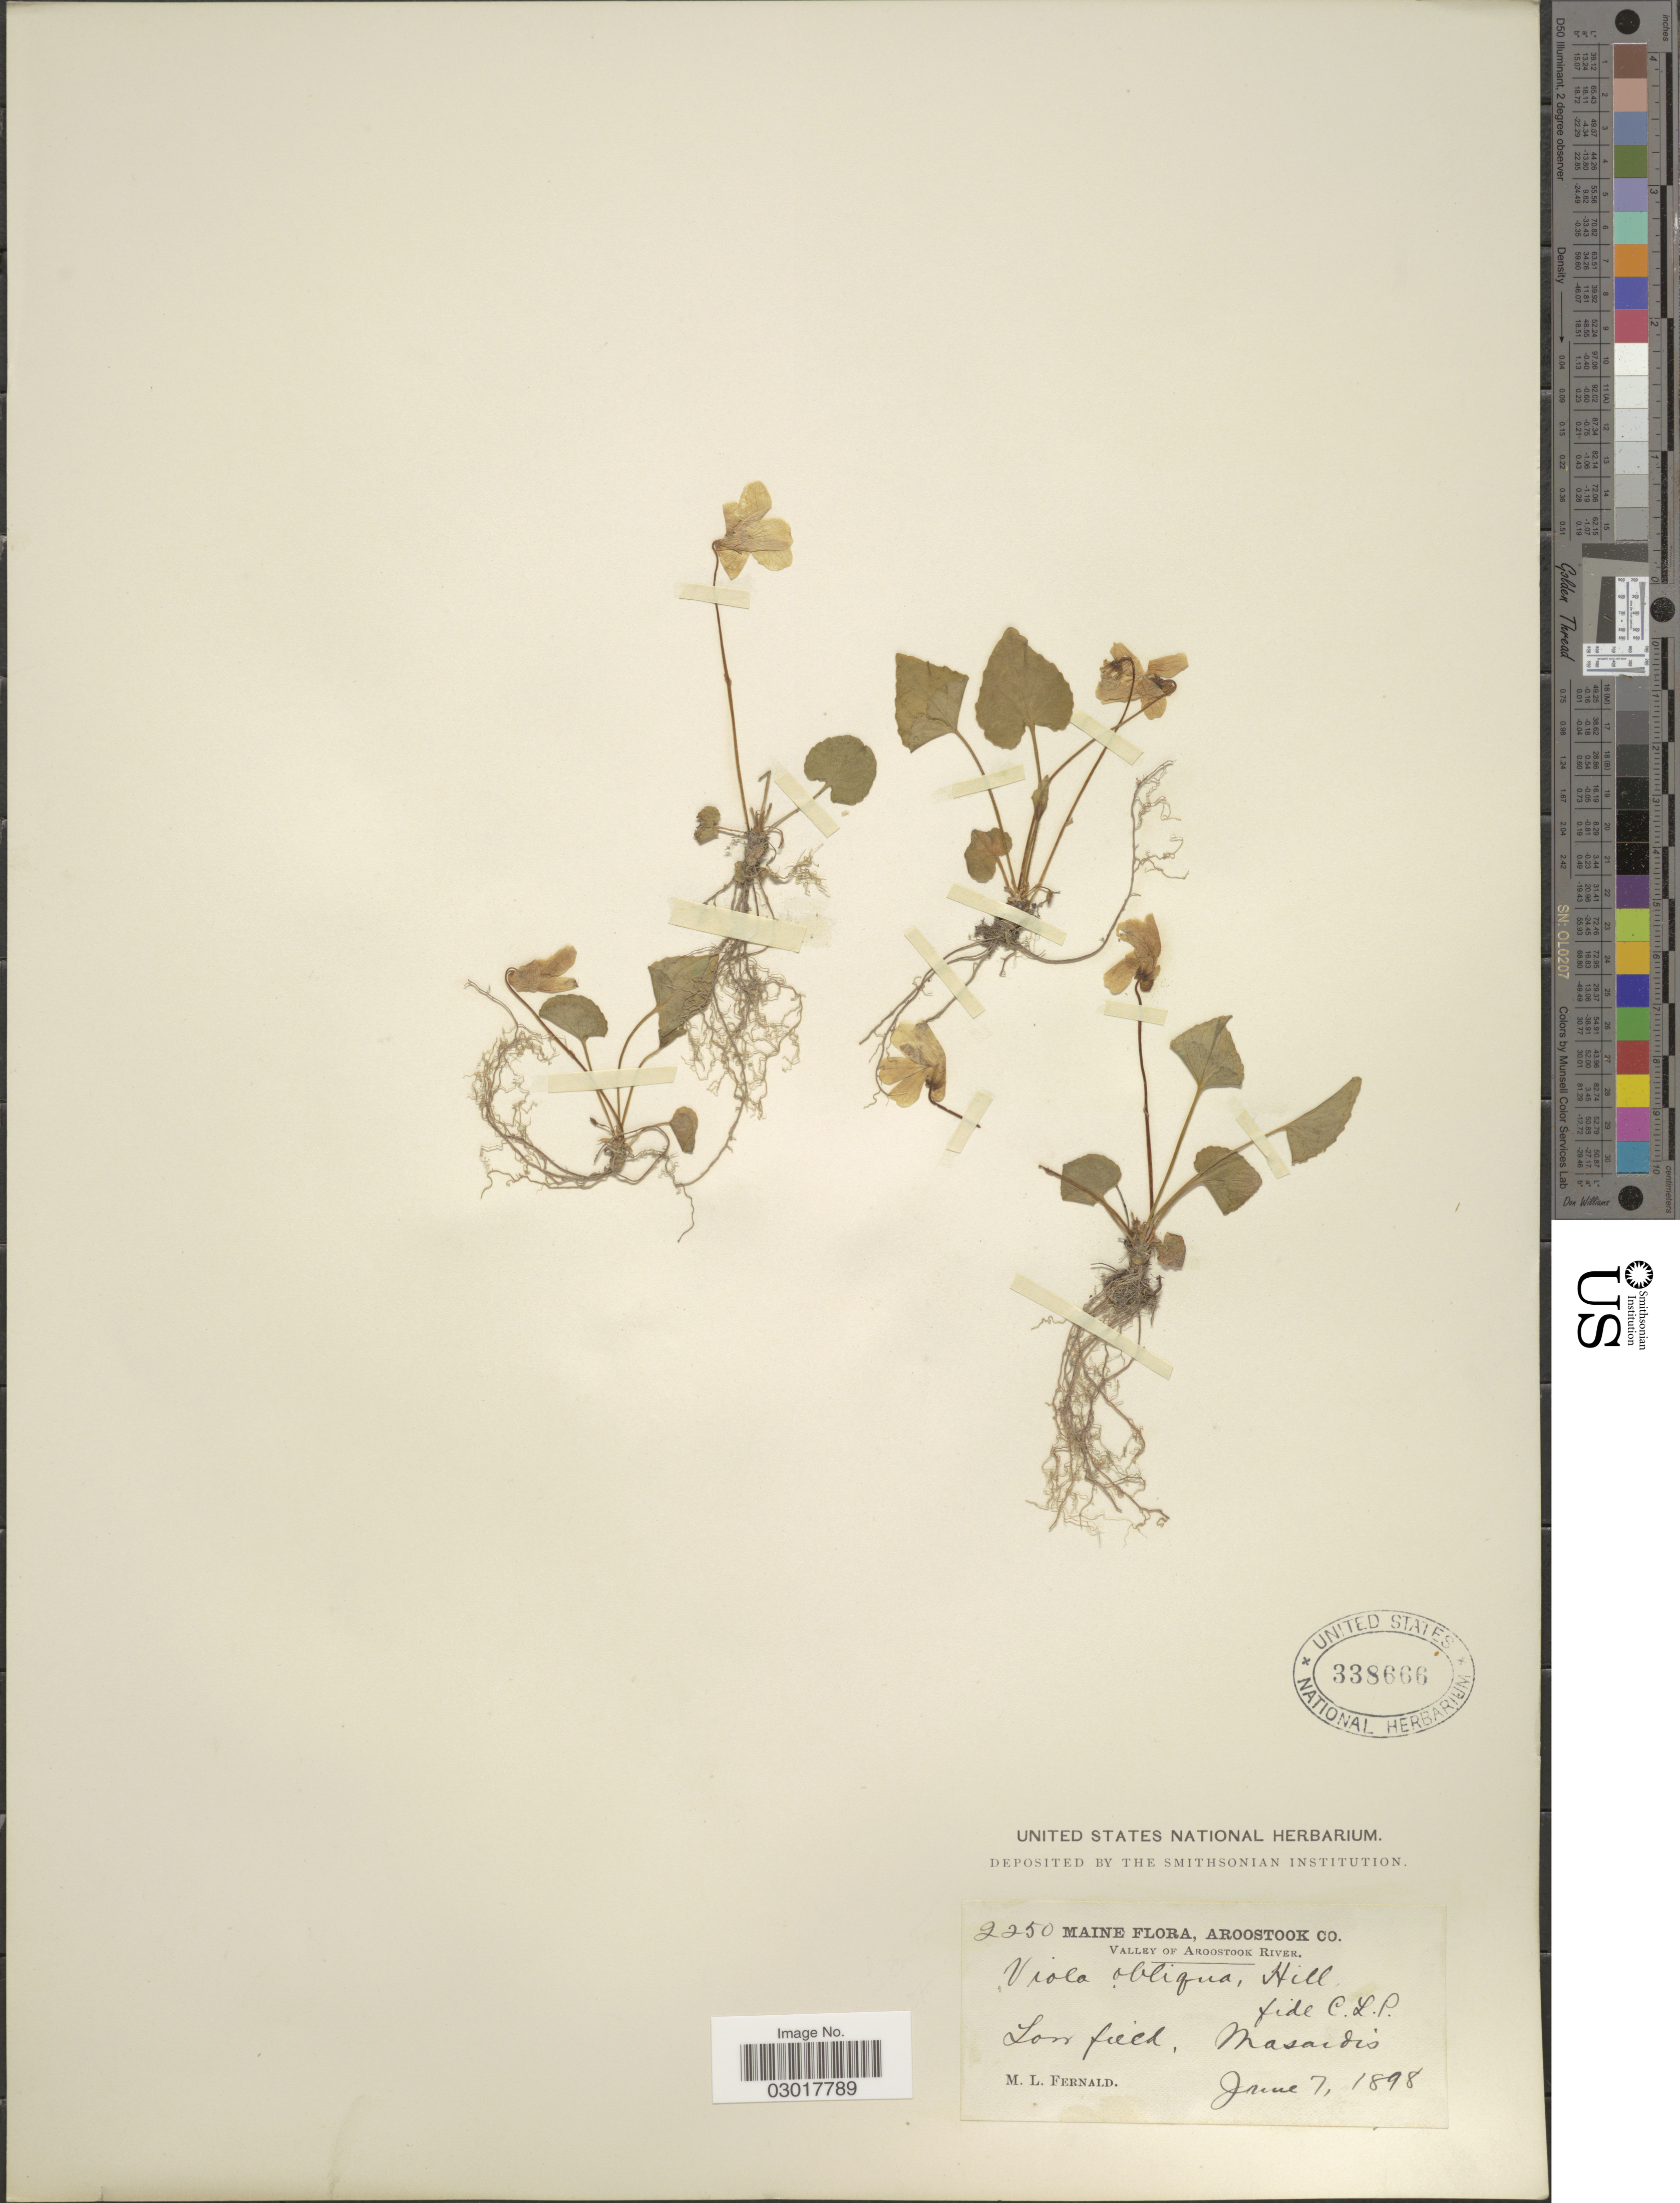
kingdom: Plantae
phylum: Tracheophyta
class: Magnoliopsida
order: Malpighiales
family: Violaceae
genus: Viola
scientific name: Viola x venustula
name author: Greene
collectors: M. L. Fernald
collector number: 2250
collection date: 1898-06-07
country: United States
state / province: Maine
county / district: Aroostook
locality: Valley of Aroostook River. Masardis.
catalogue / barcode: US 338666